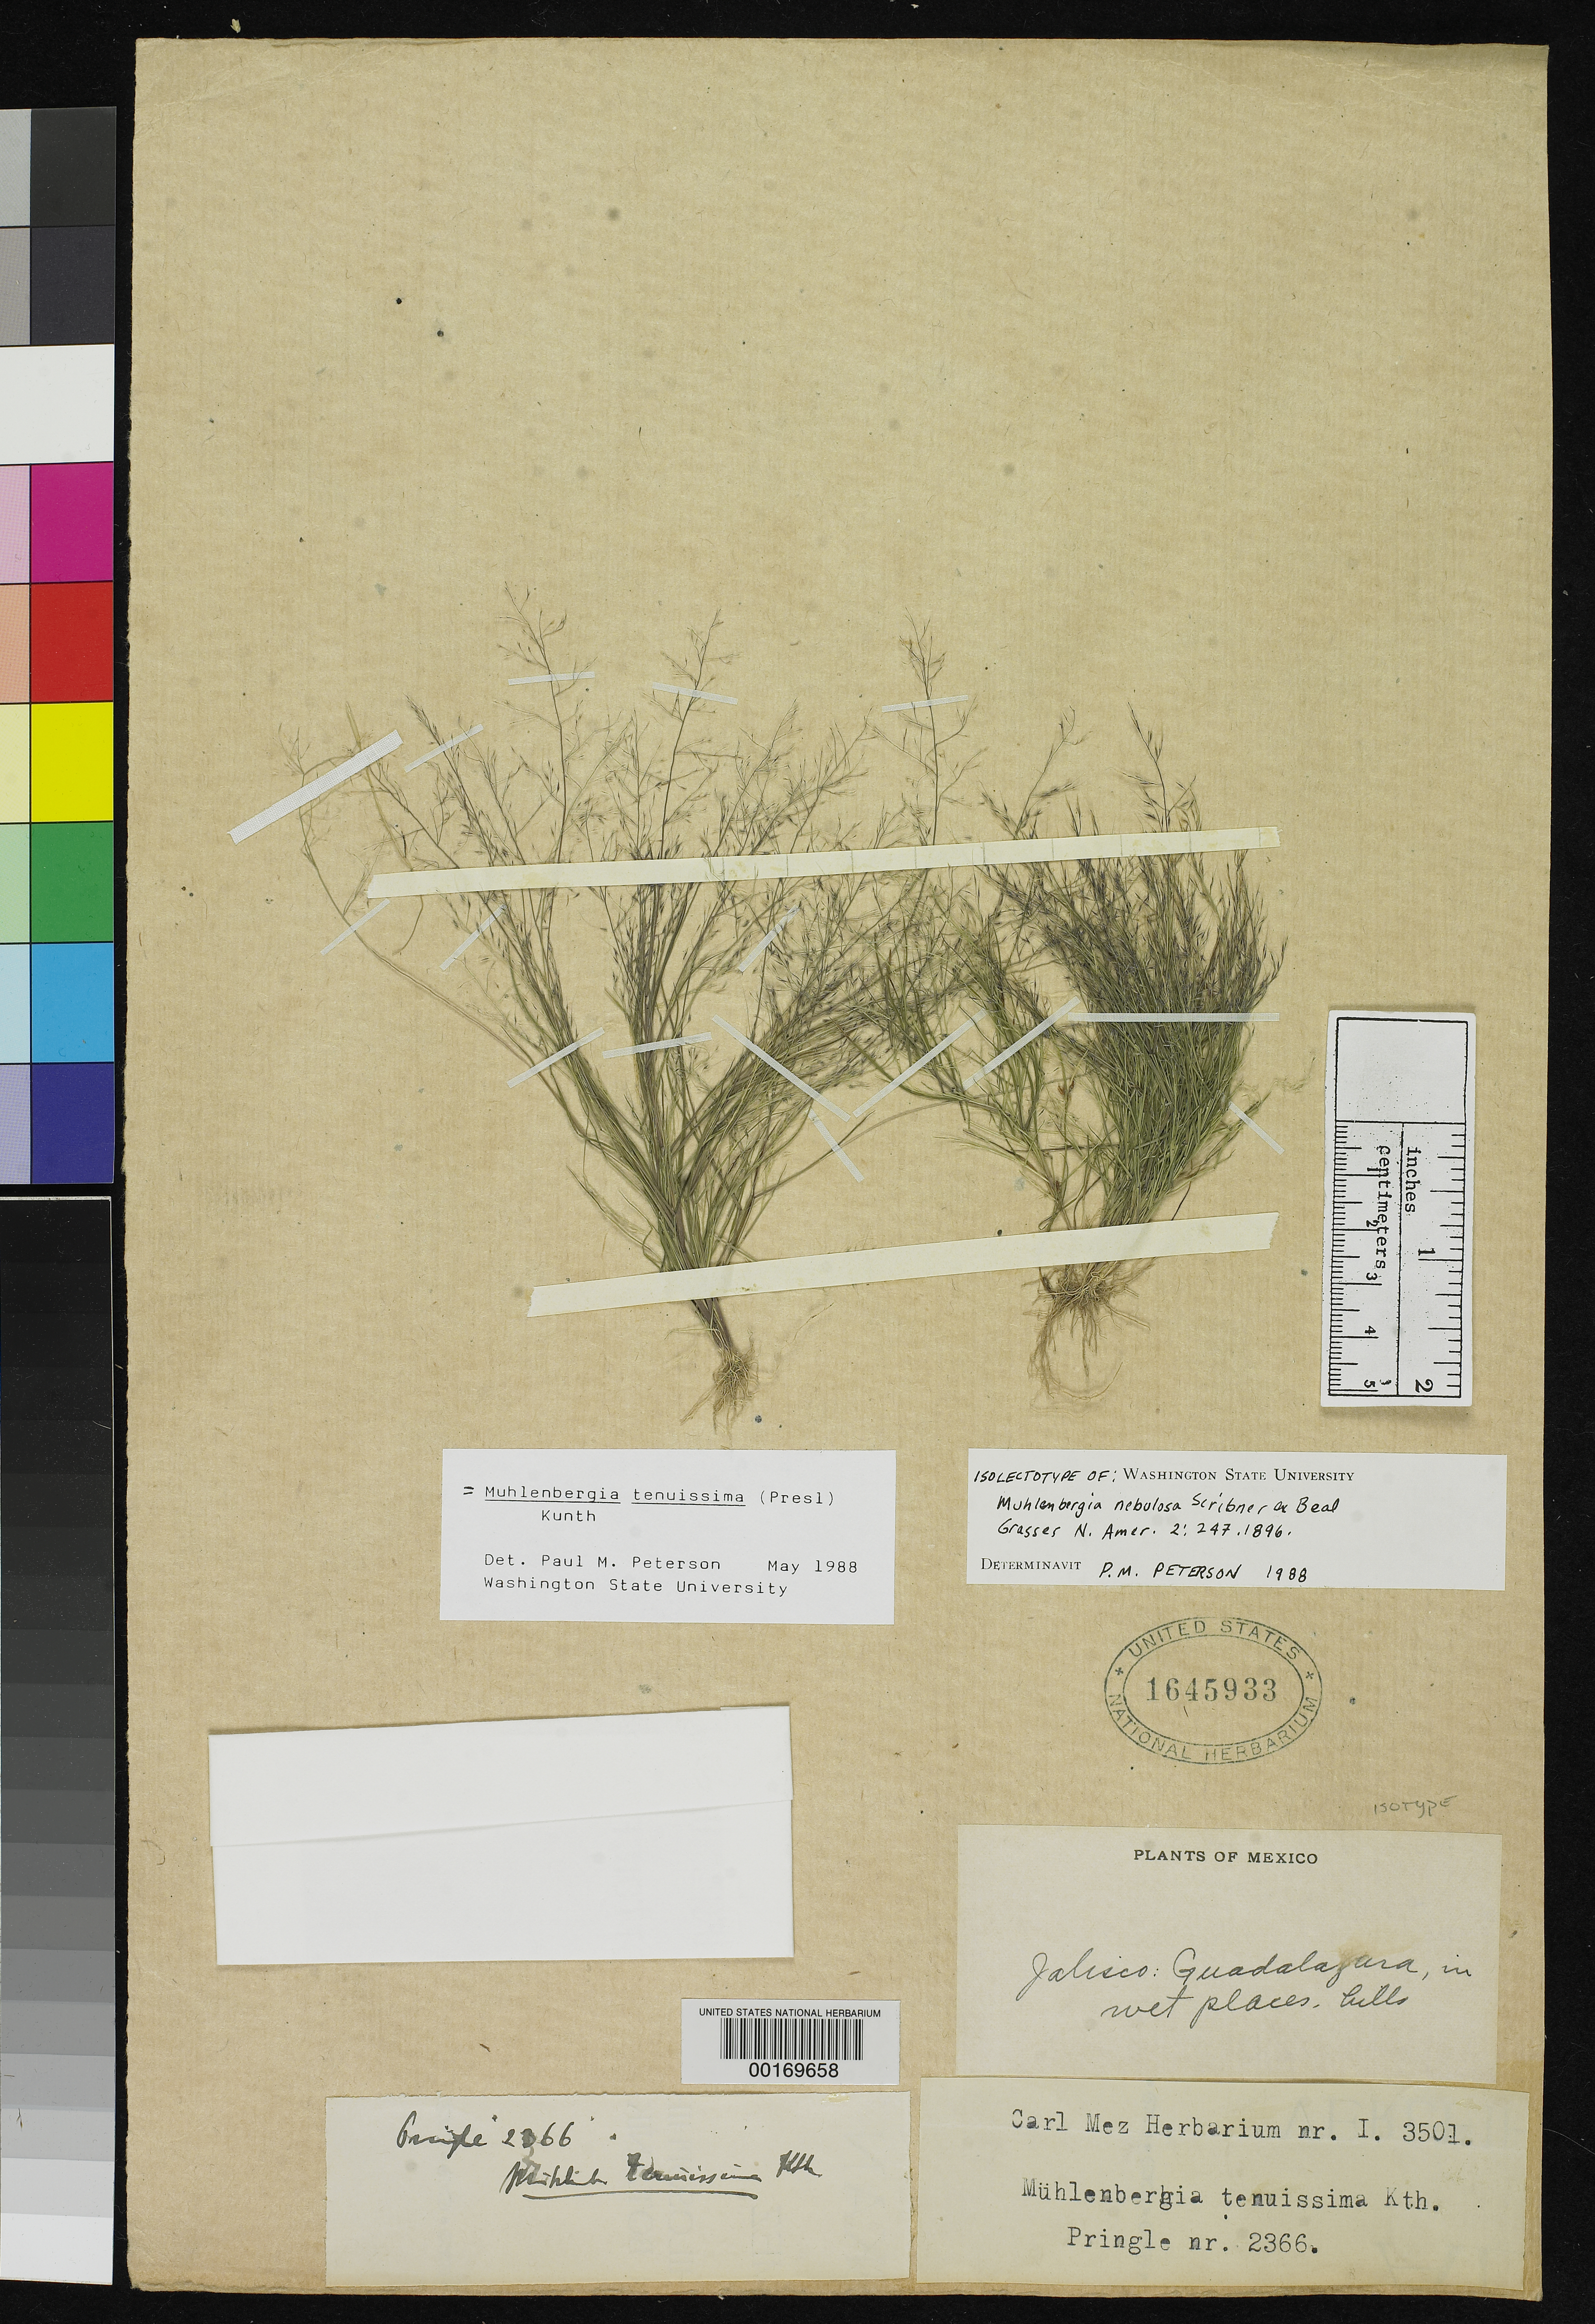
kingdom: Plantae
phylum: Tracheophyta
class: Liliopsida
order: Poales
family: Poaceae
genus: Muhlenbergia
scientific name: Muhlenbergia nebulosa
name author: Scribn. ex W.J. Beal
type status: Isotype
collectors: C. G. Pringle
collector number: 2366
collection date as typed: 05 Nov 1889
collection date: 1889-11-05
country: Mexico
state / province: Jalisco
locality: Hills near Guadalajara, wet places.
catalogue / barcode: US 1645933